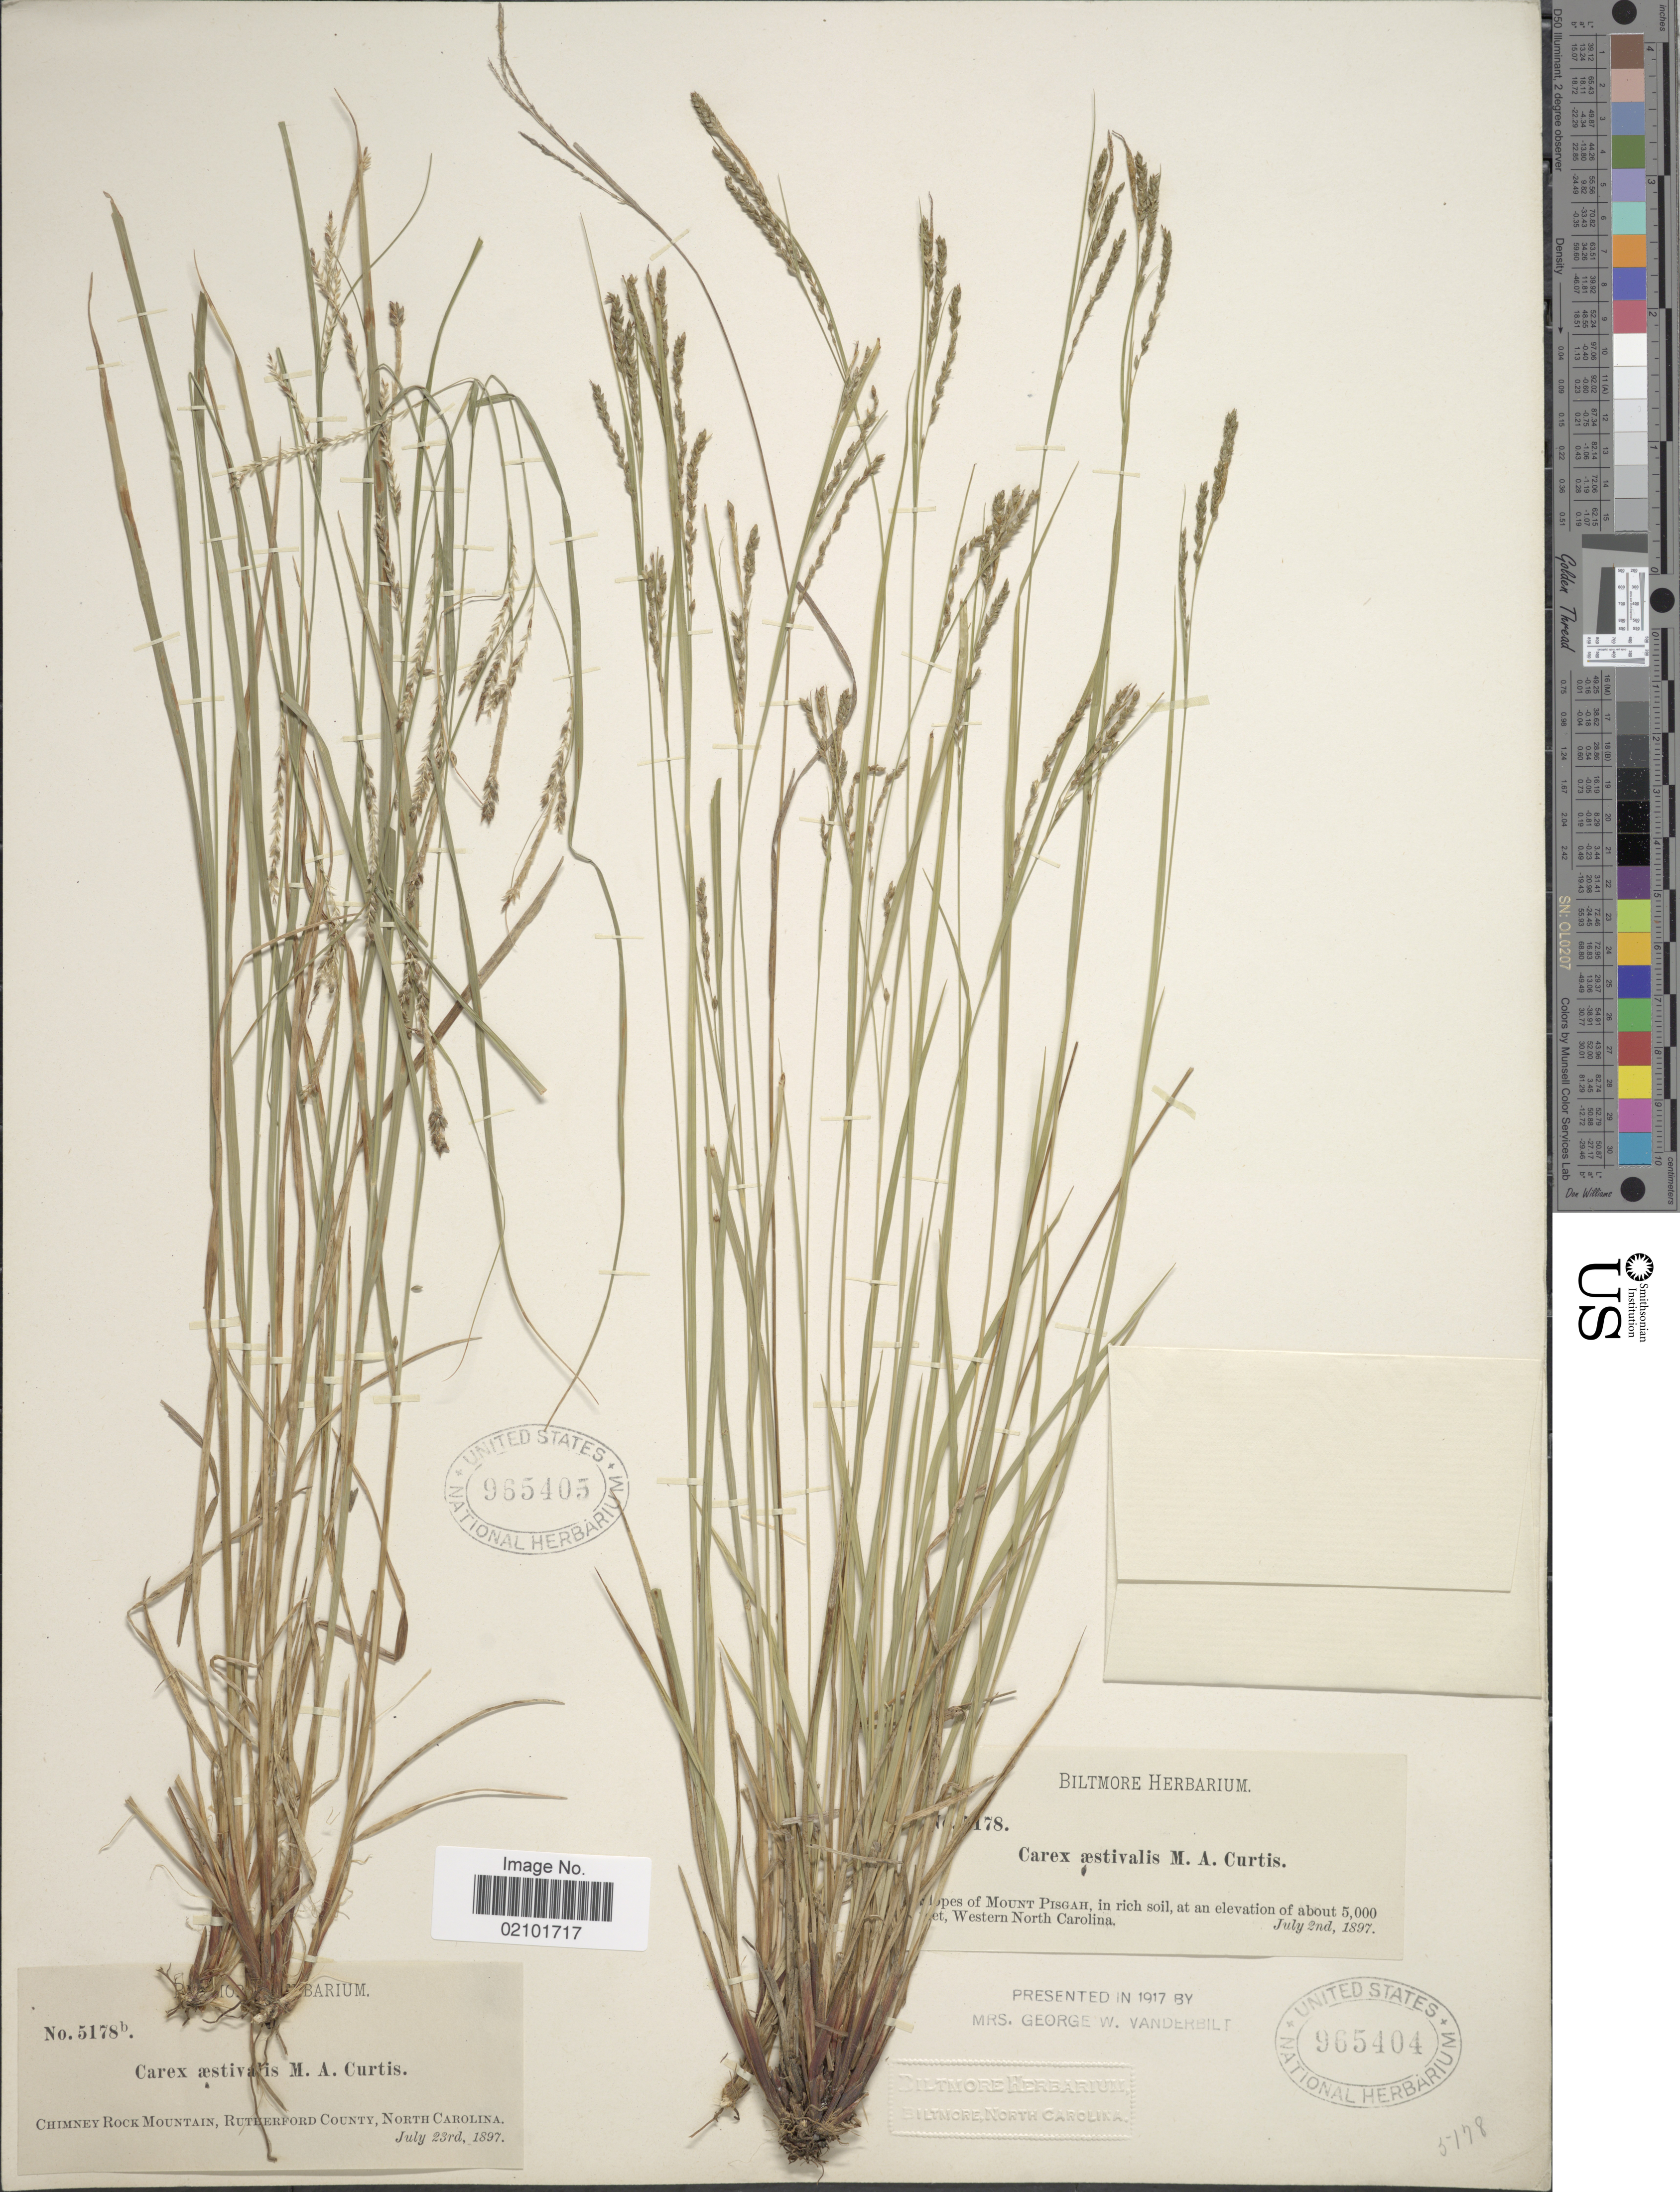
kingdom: Plantae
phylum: Tracheophyta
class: Liliopsida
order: Poales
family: Cyperaceae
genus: Carex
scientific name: Carex aestivalis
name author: M.A. Curtis ex A. Gray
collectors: ex herb. Biltmore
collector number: !178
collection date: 1897-07-02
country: United States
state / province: North Carolina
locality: Slopes of Mount Pisgah, Western North Carolina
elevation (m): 1524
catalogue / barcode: US 965404